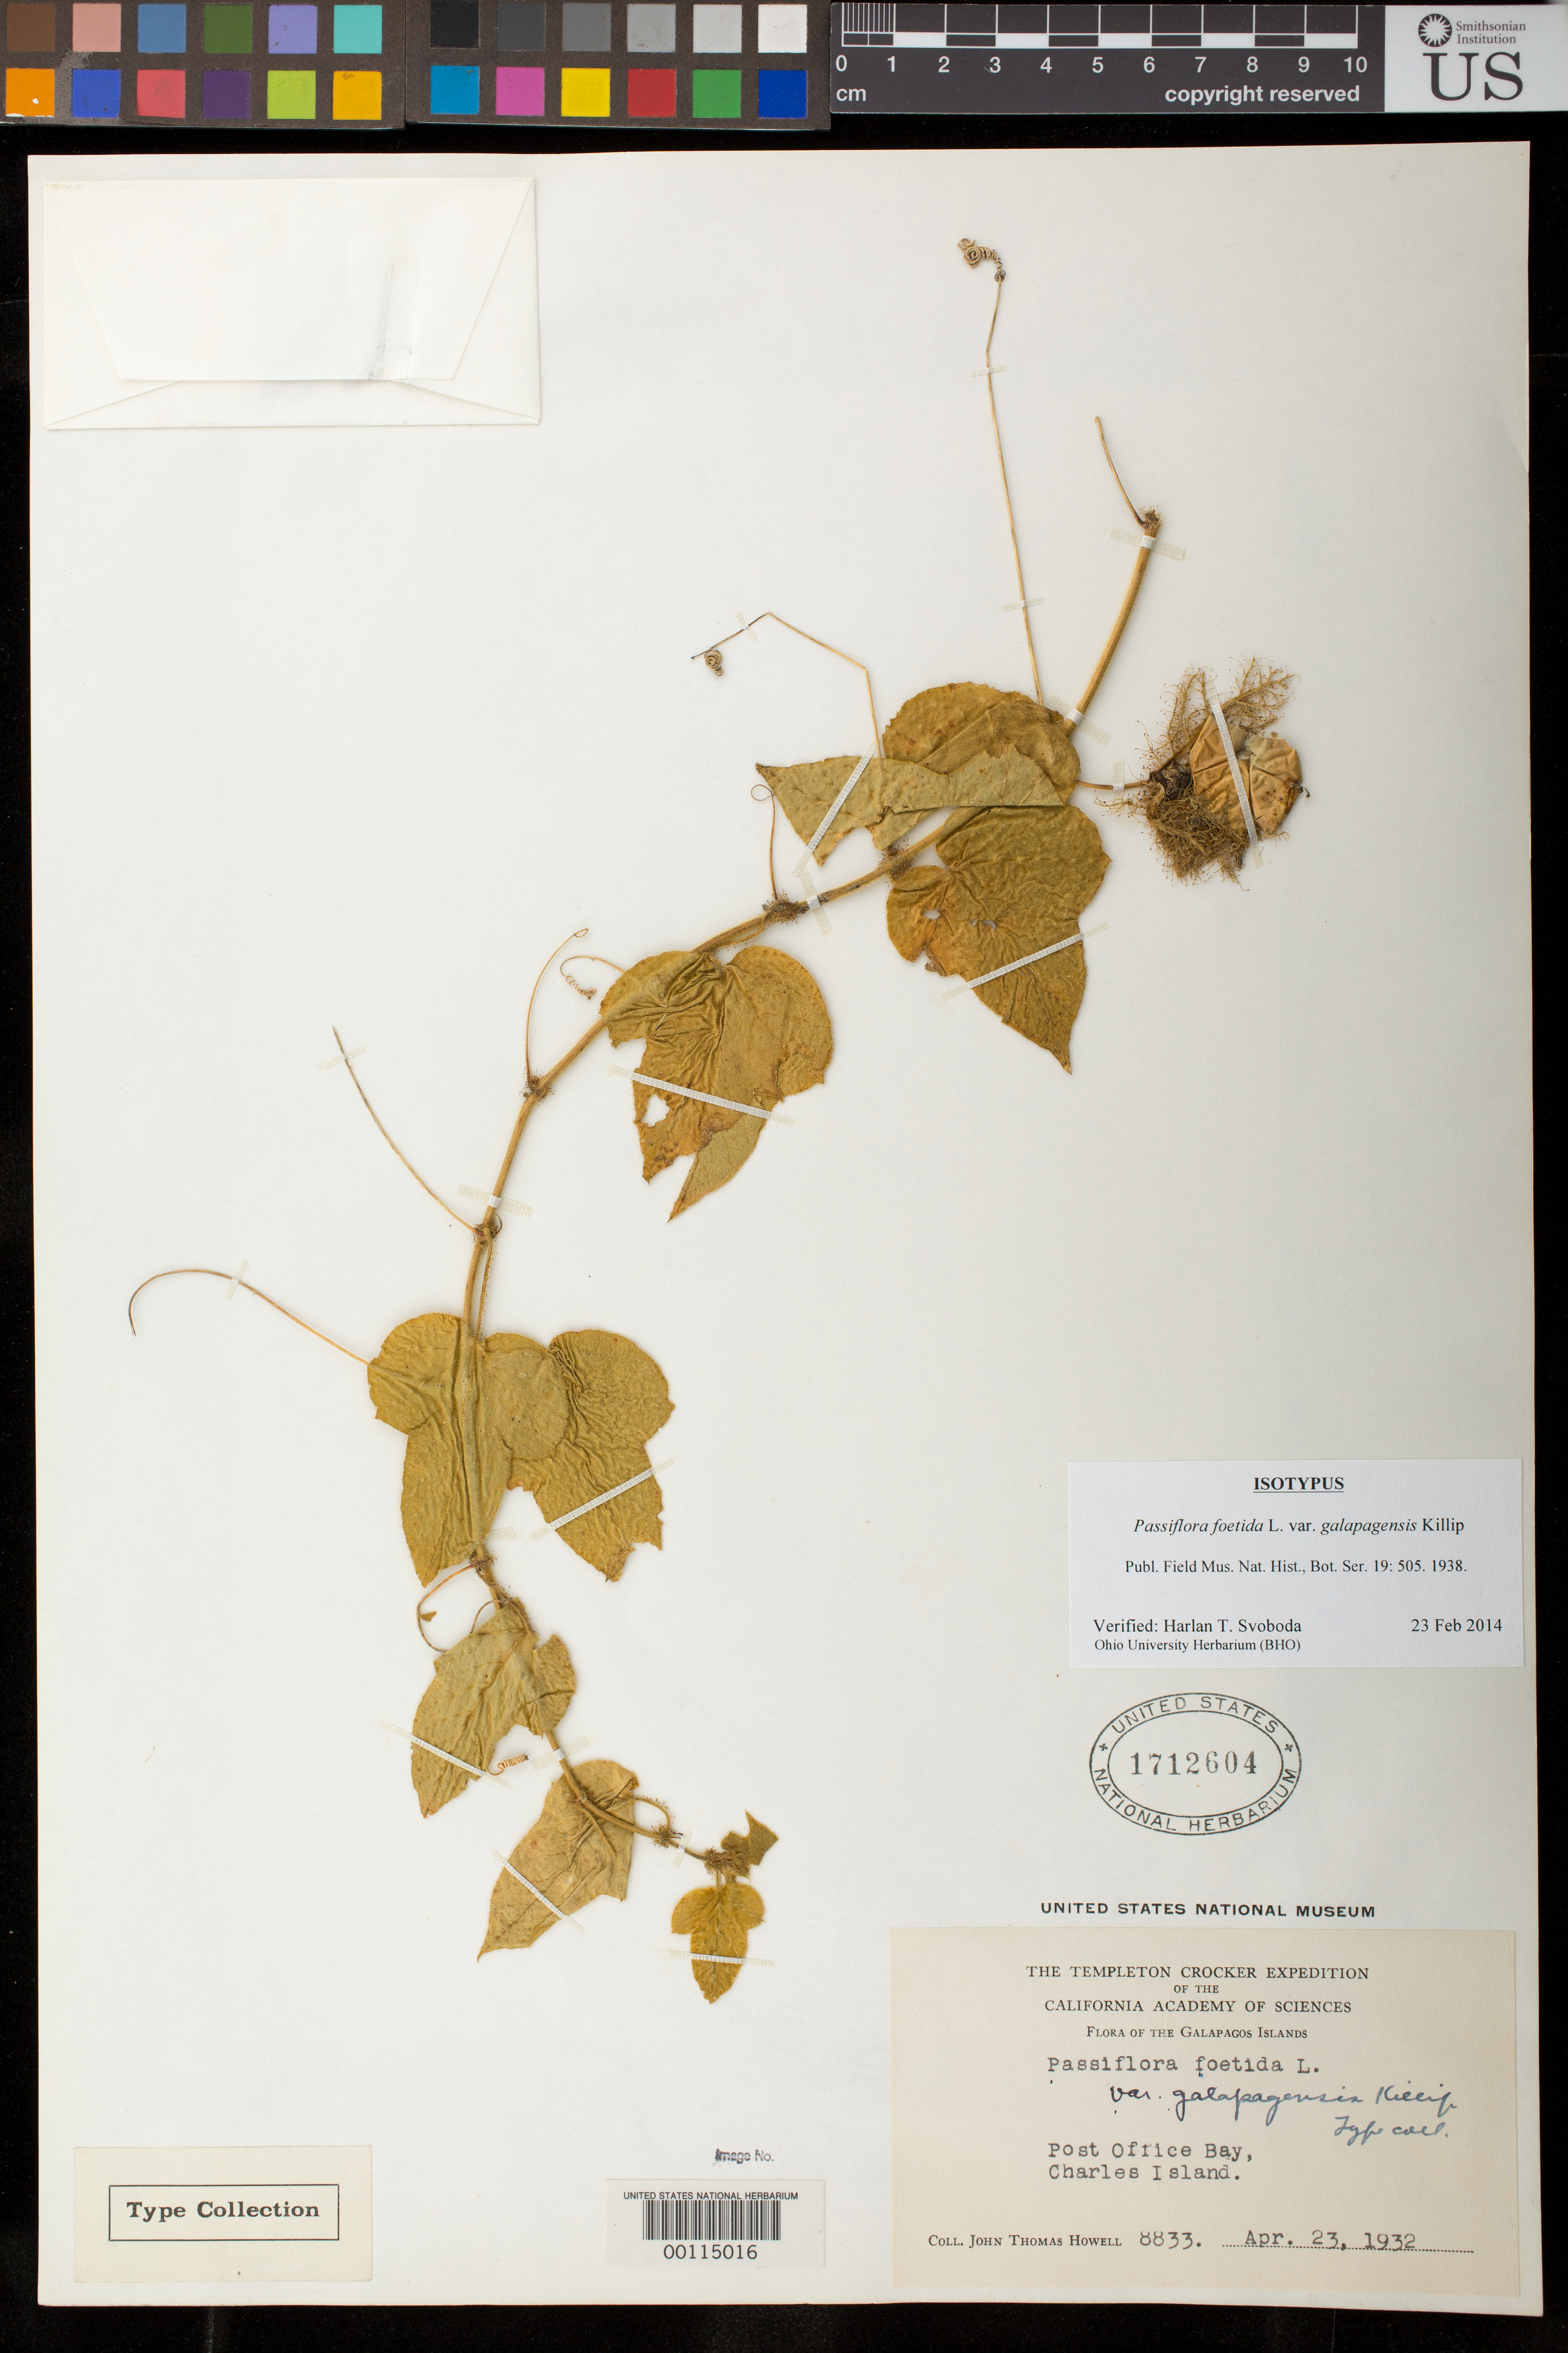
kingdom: Plantae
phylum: Tracheophyta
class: Magnoliopsida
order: Malpighiales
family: Passifloraceae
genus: Passiflora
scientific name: Passiflora foetida var. galapagensis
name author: Killip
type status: Isotype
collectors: J. T. Howell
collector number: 8833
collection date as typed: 23 Apr 1923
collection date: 1923-04-23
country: Ecuador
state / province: Colón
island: Floreana [Charles, Santa Maria]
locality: Post Office Bay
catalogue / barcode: US 1712604